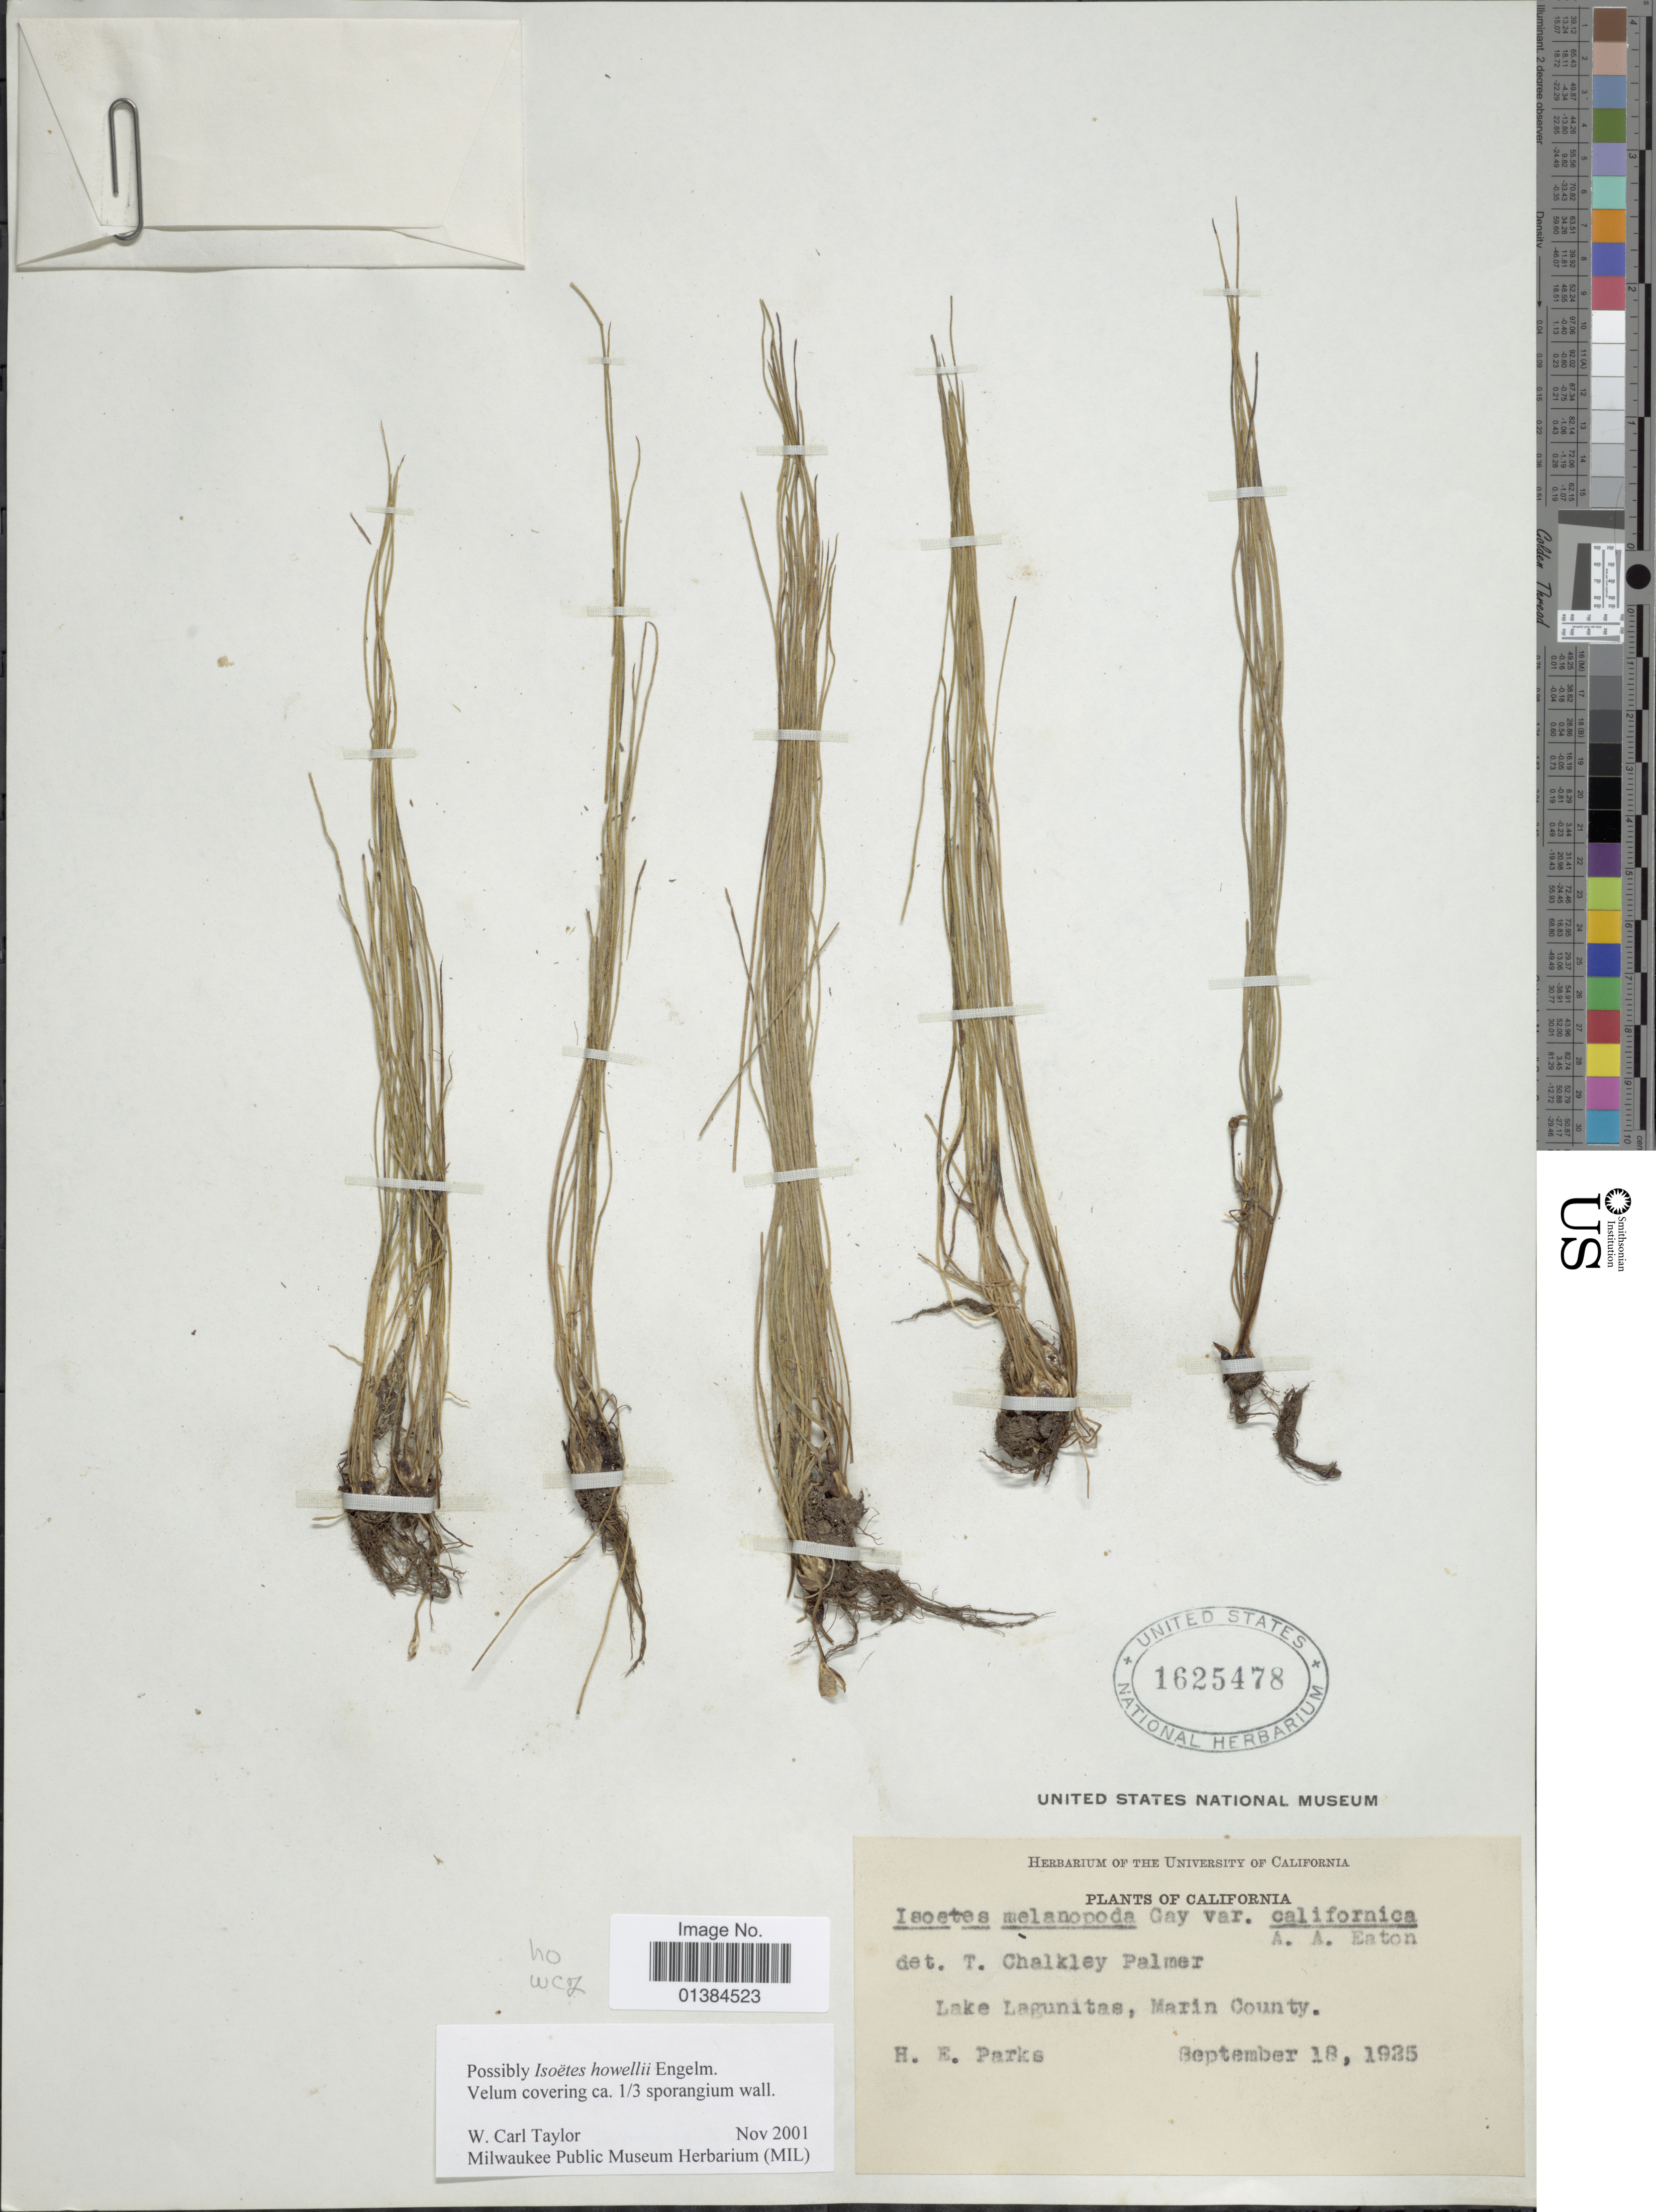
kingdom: Plantae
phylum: Tracheophyta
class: Lycopodiopsida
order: Isoetales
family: Isoetaceae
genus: Isoetes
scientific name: Isoetes howellii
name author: Engelm.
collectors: H. E. Parks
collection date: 1925-09-18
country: United States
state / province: California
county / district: Marin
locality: Lake Lagunitas, Marin County.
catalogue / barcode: US 1625478